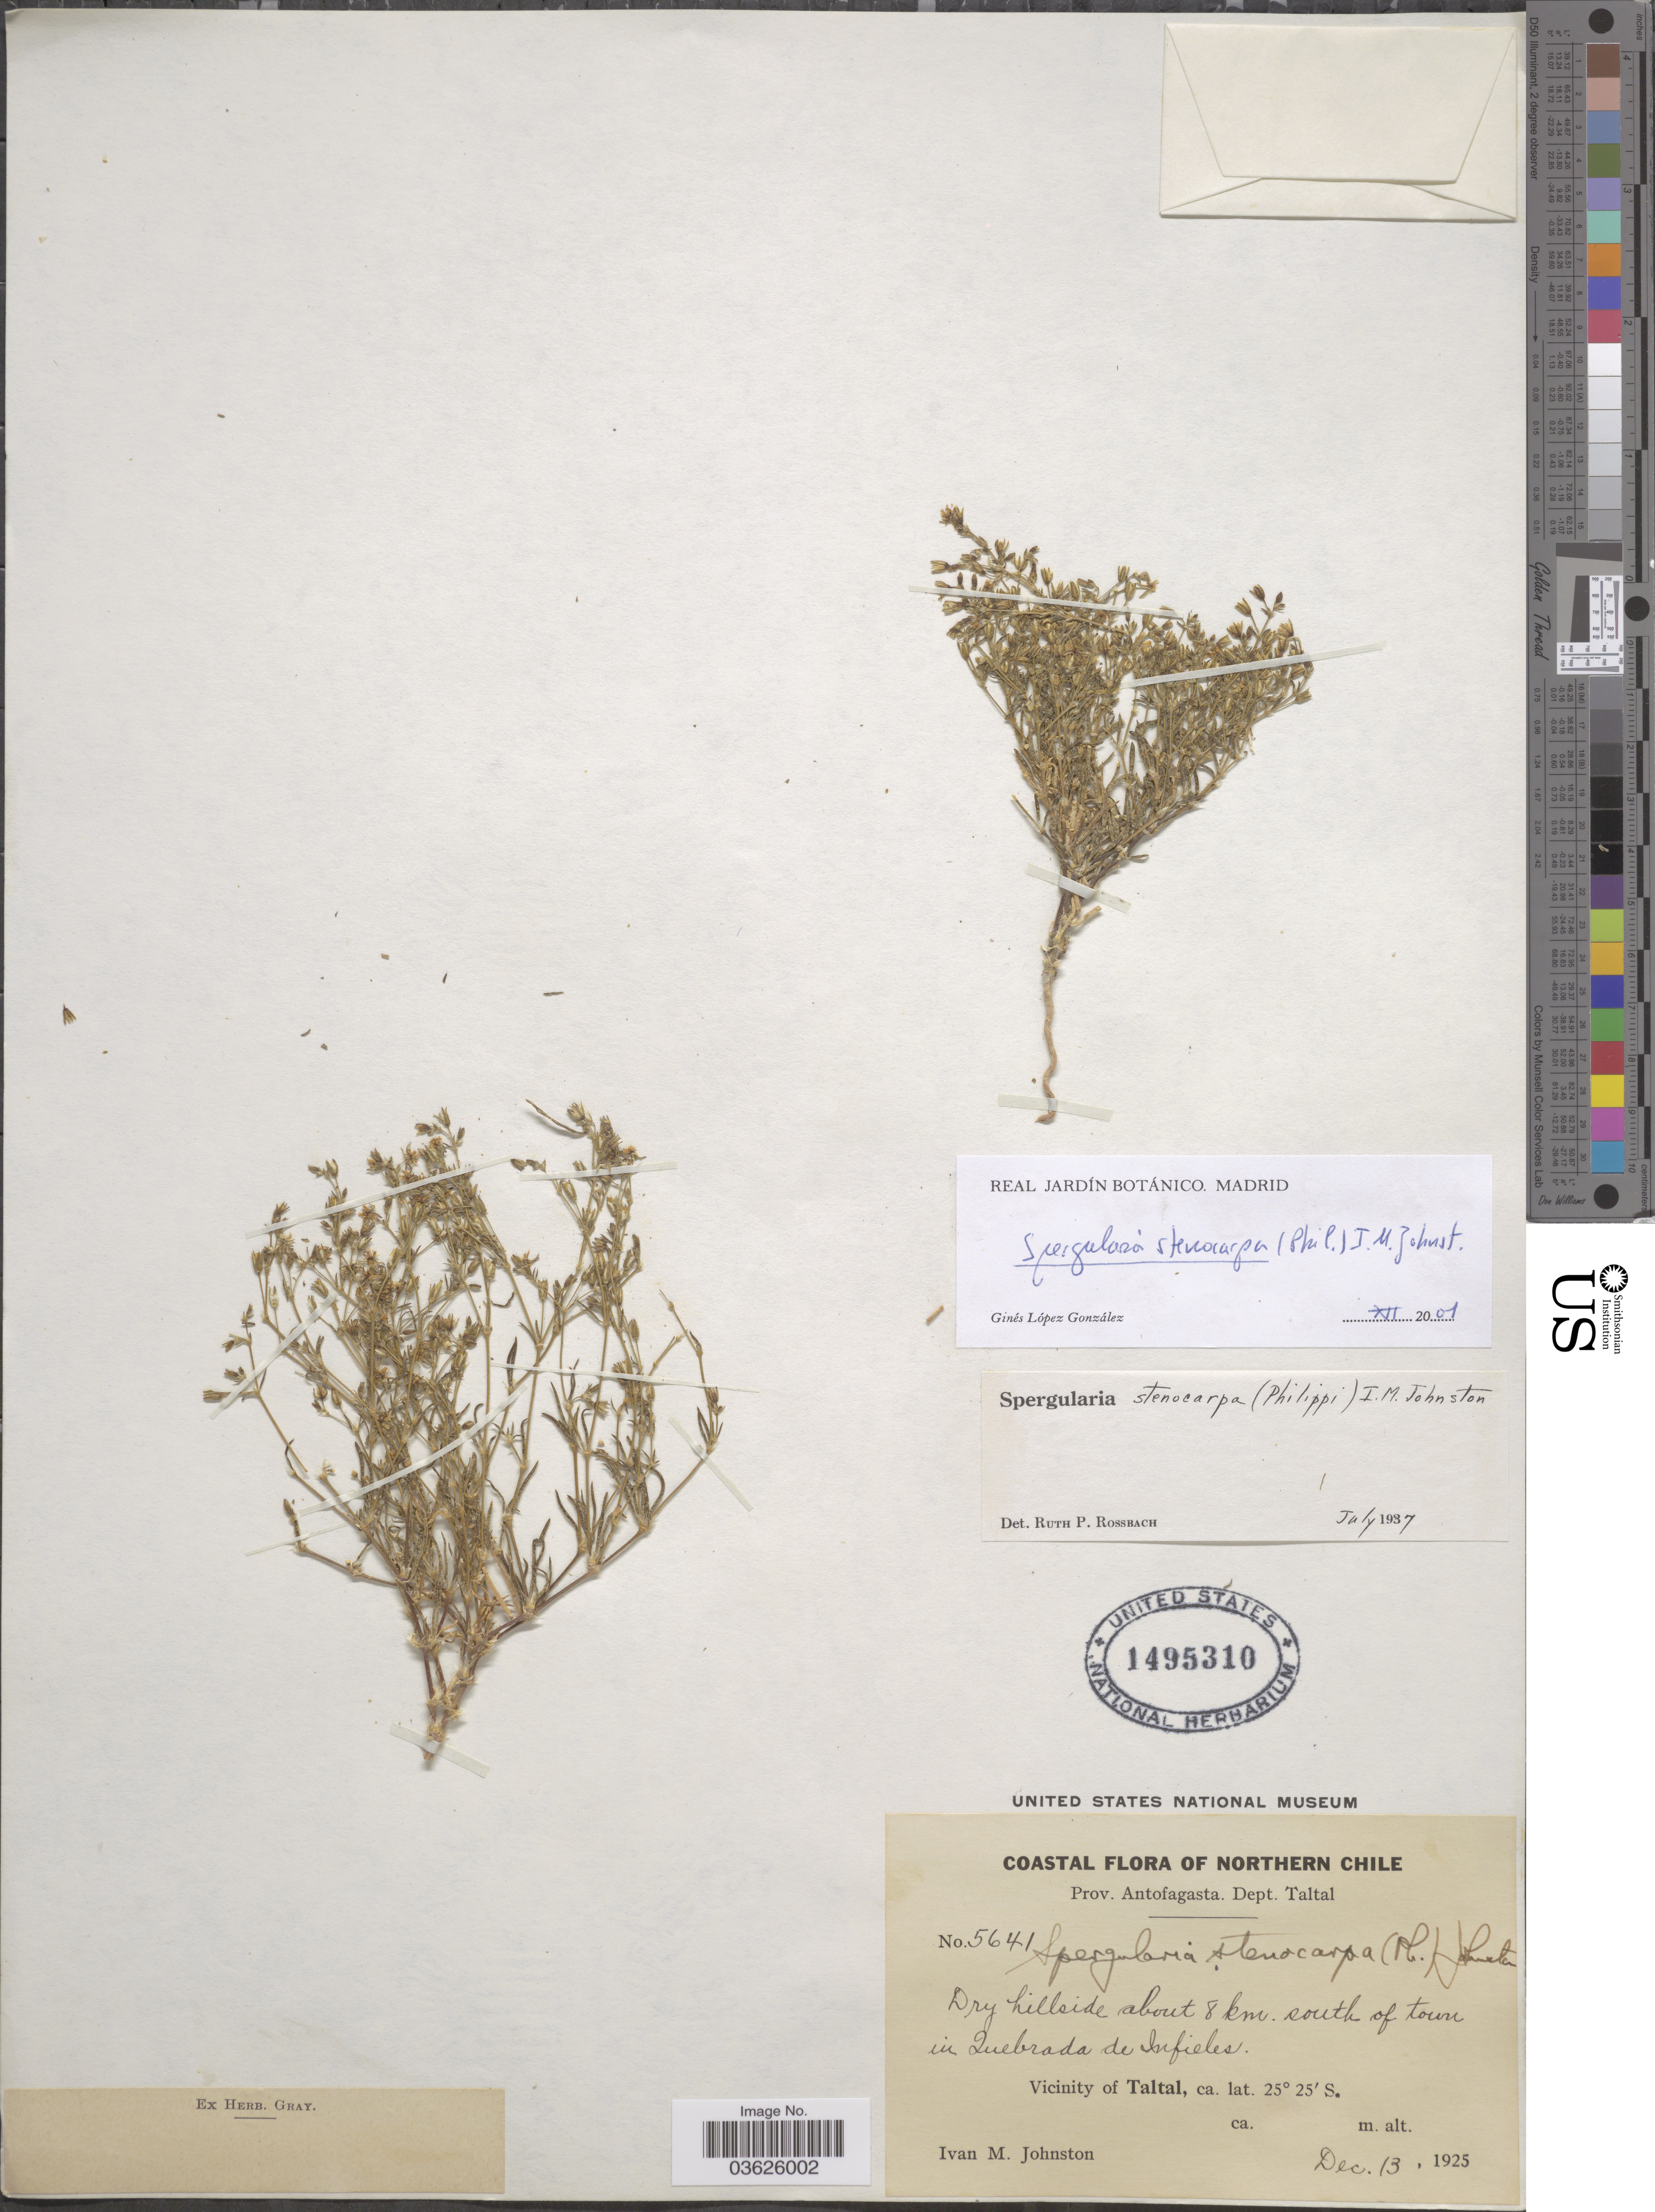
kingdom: Plantae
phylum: Tracheophyta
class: Magnoliopsida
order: Caryophyllales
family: Caryophyllaceae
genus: Spergularia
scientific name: Spergularia stenocarpa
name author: (Phil.) I.M. Johnst.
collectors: I.M. Johnston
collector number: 5641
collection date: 1925-12-13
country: Chile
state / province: Antofagasta (II)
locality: Northern Chile. Prov. Antofagasta. Dept. Taltal. Dry hillside about 8 km. south of town in Quebrada de Infieles. Vicinity of Taltal.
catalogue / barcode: US 1495310